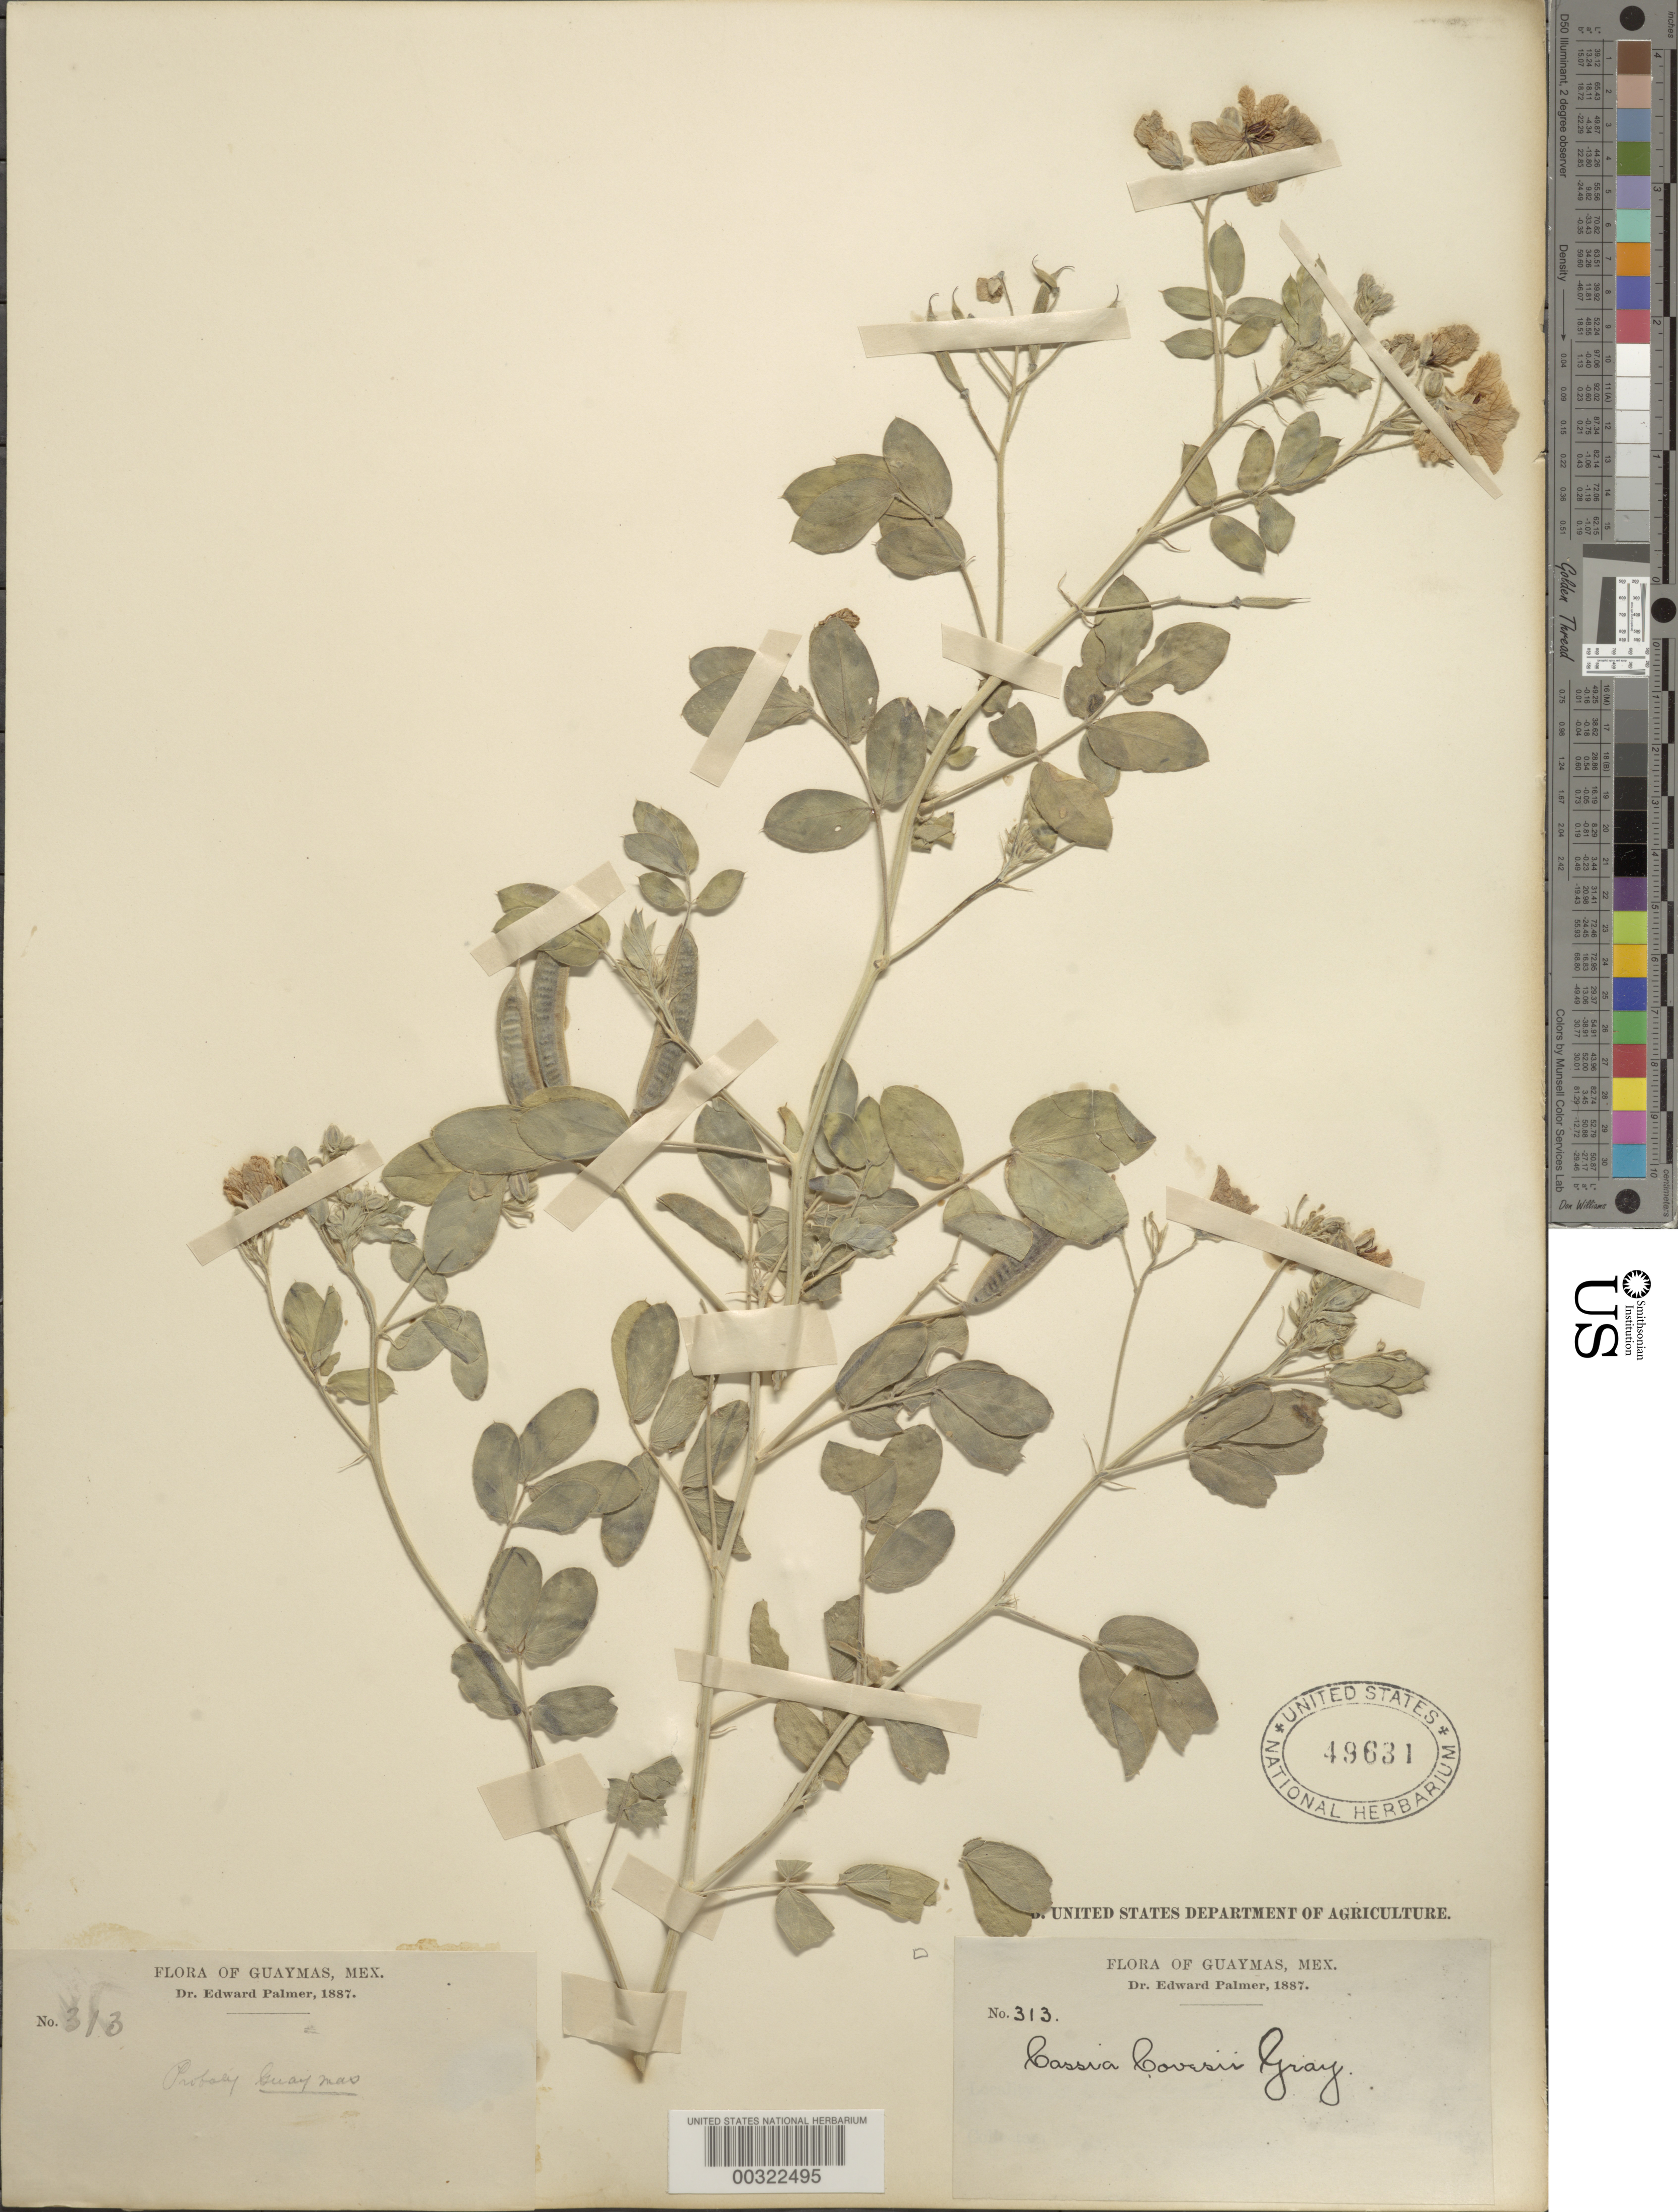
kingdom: Plantae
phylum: Tracheophyta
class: Magnoliopsida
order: Fabales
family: Fabaceae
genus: Senna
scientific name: Senna covesii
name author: (A. Gray) H.S. Irwin & Barneby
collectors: E. Palmer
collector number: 313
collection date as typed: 1887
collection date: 1887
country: Mexico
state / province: Sonora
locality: Guaymas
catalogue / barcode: US 49631